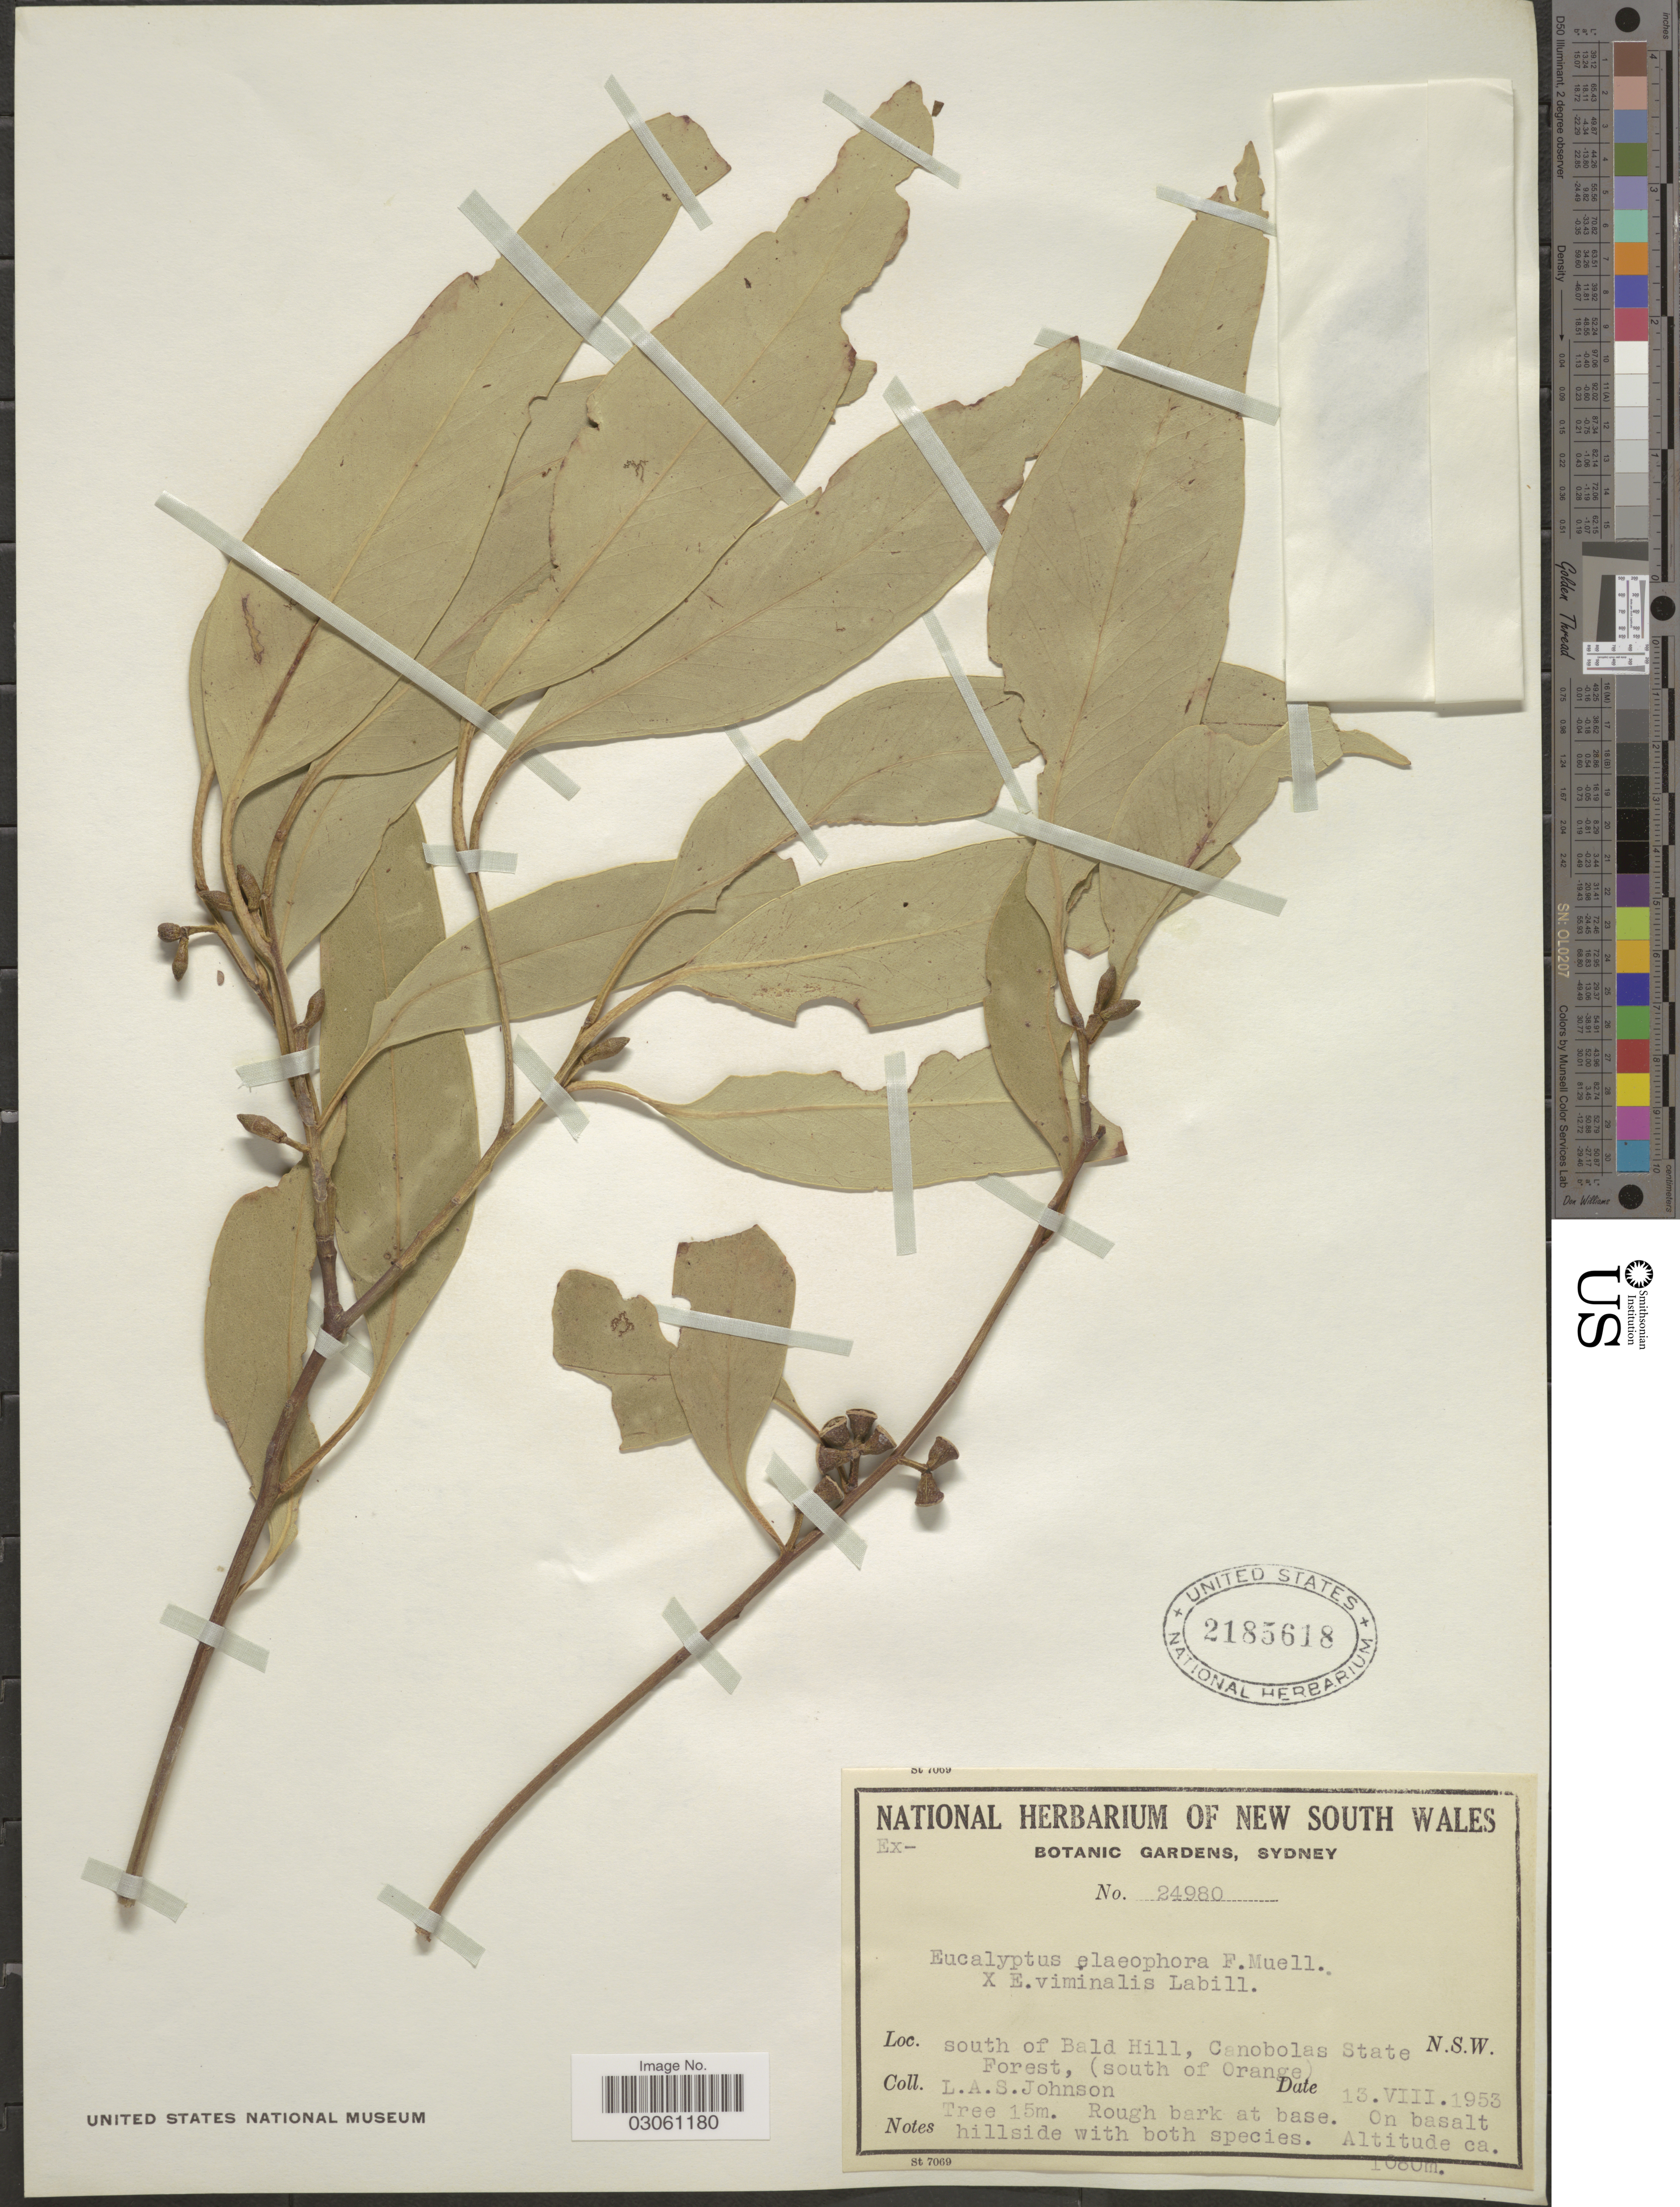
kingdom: Plantae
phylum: Tracheophyta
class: Magnoliopsida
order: Myrtales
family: Myrtaceae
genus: Eucalyptus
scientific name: Eucalyptus elaeophora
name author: F. Muell.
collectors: L. A. S. Johnson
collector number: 24980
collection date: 1953-08-13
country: Australia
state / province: New South Wales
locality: South of Bald Hill, Canobolas State Forest, (south of Orange). N.S.W.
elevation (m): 1080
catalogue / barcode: US 2185618